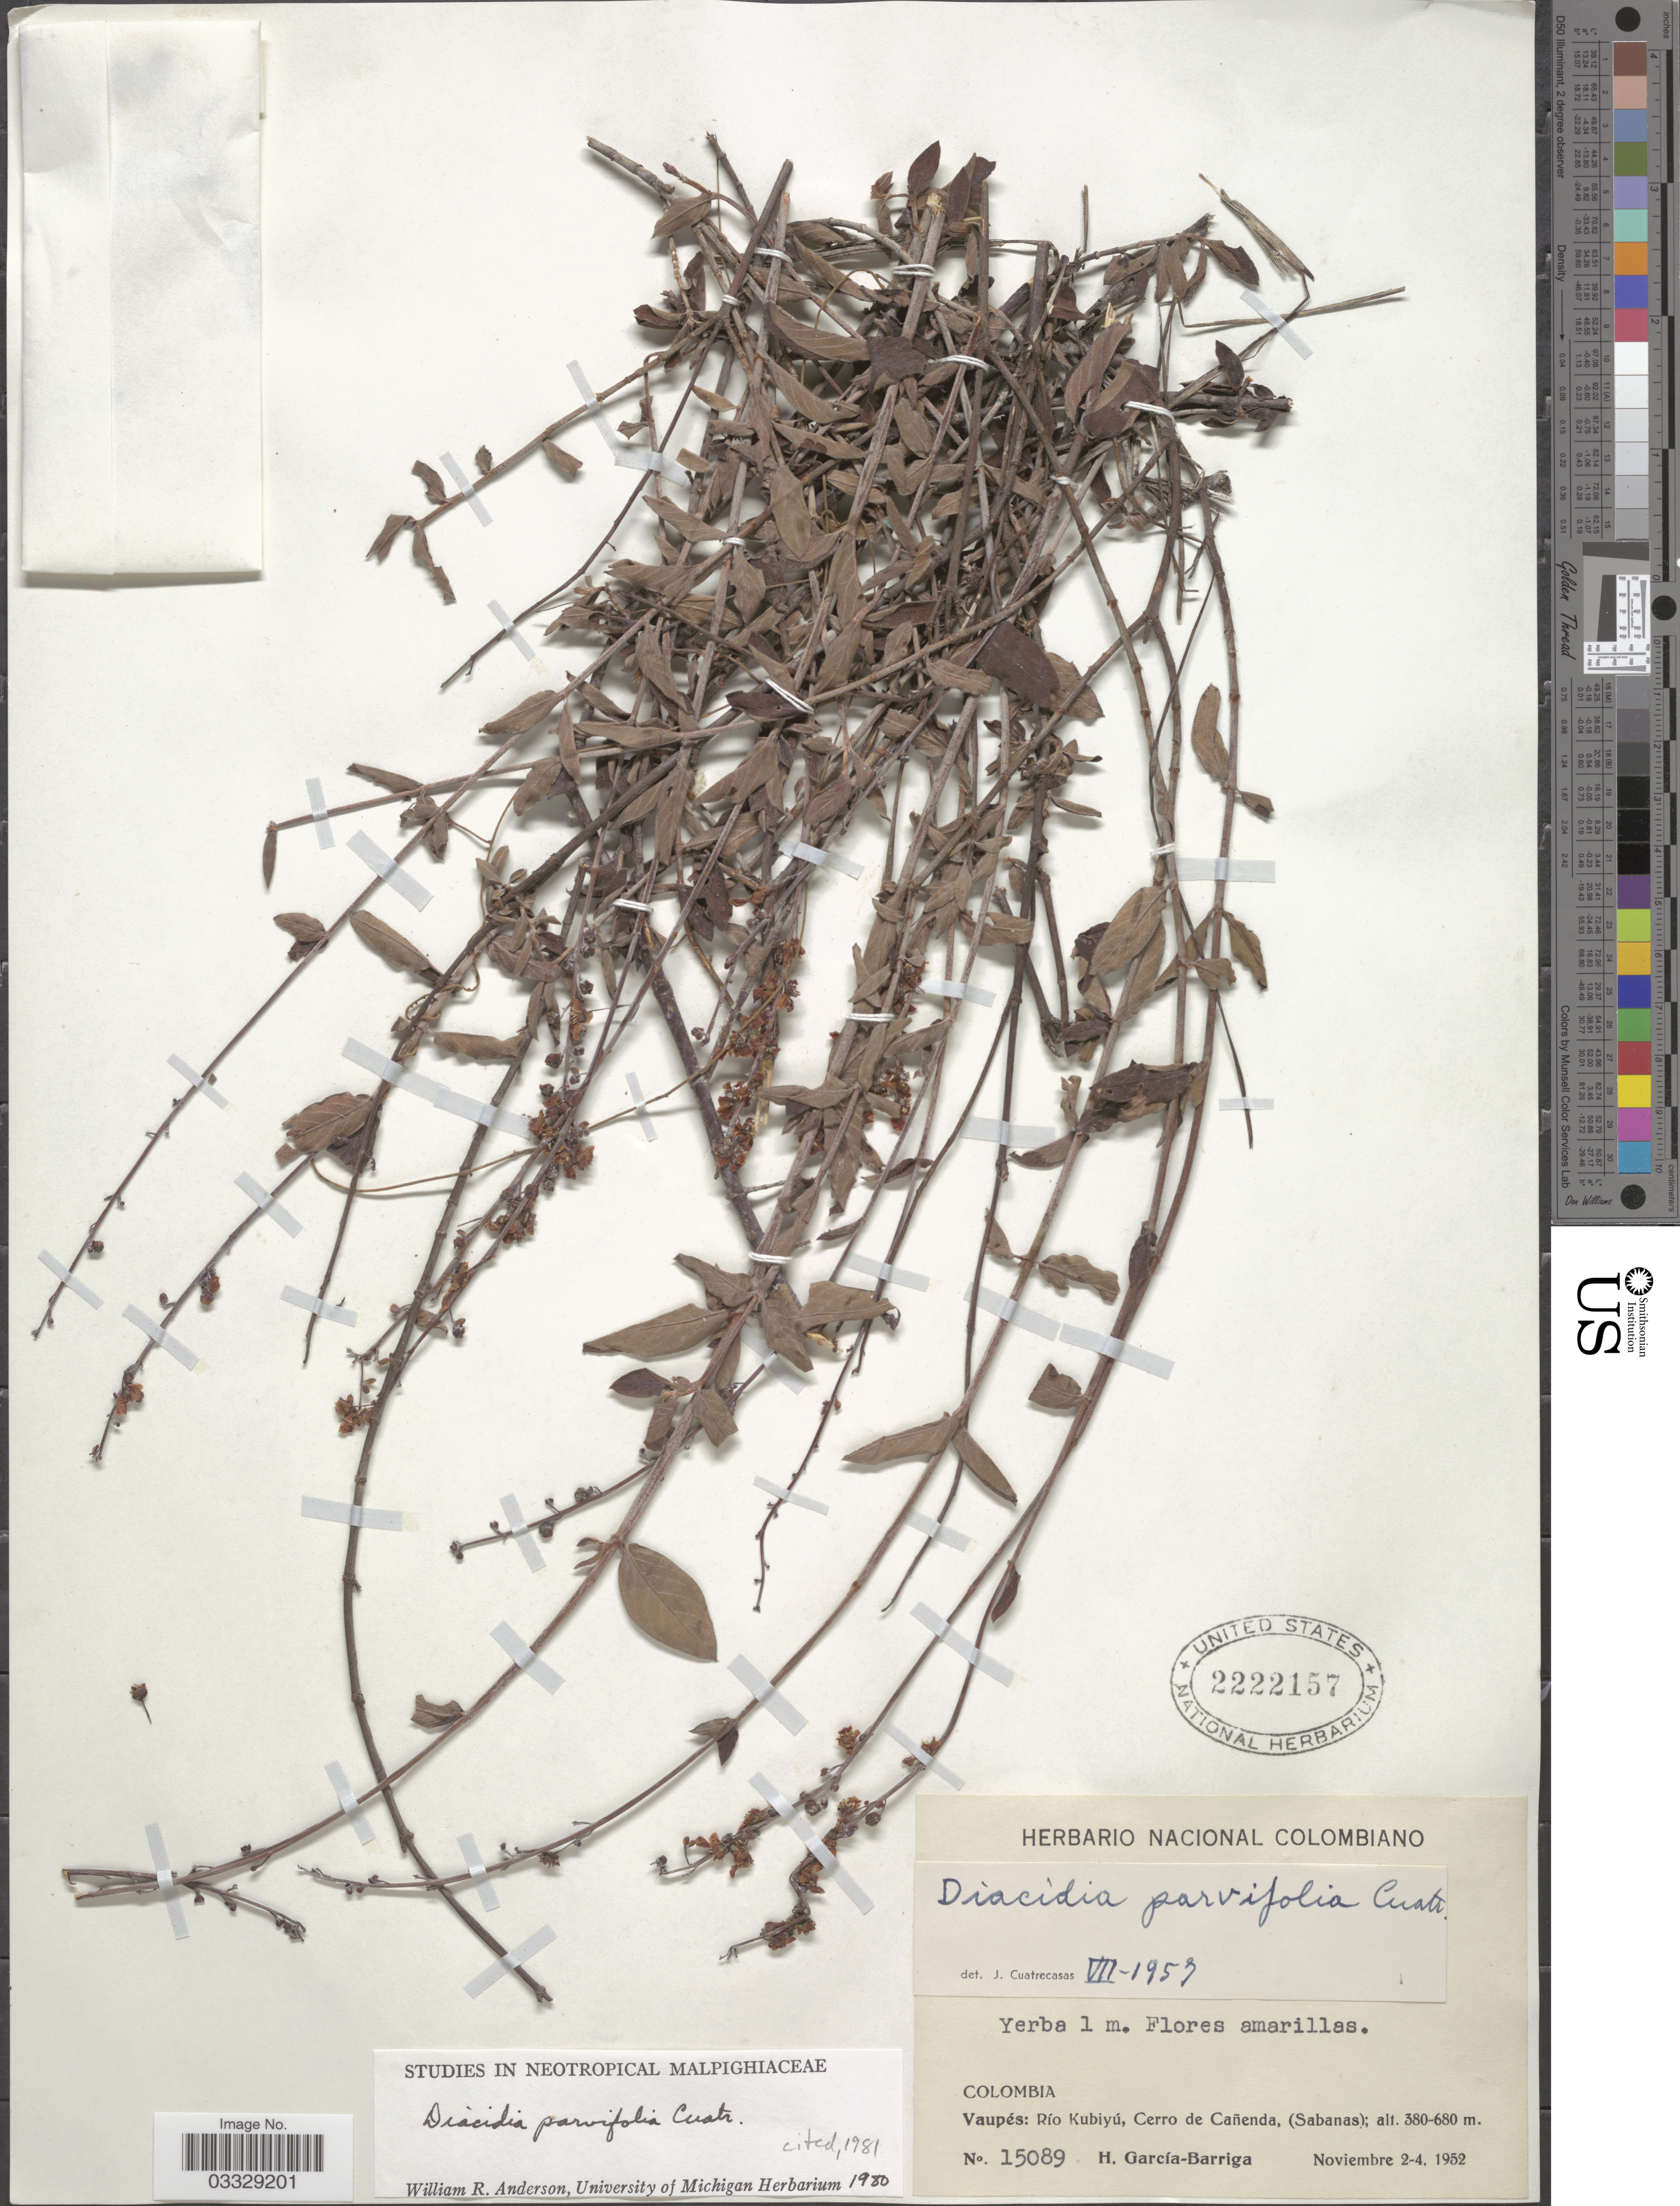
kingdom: Plantae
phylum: Tracheophyta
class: Magnoliopsida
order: Malpighiales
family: Malpighiaceae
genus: Diacidia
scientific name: Diacidia parvifolia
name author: Cuatrec.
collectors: H. García Barriga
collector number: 15089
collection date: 1952-11-02/1952-11-04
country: Colombia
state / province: Vaupés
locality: Río Kubiyú, Cerro de Cañenda, (Sabanas).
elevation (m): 380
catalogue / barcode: US 2222157